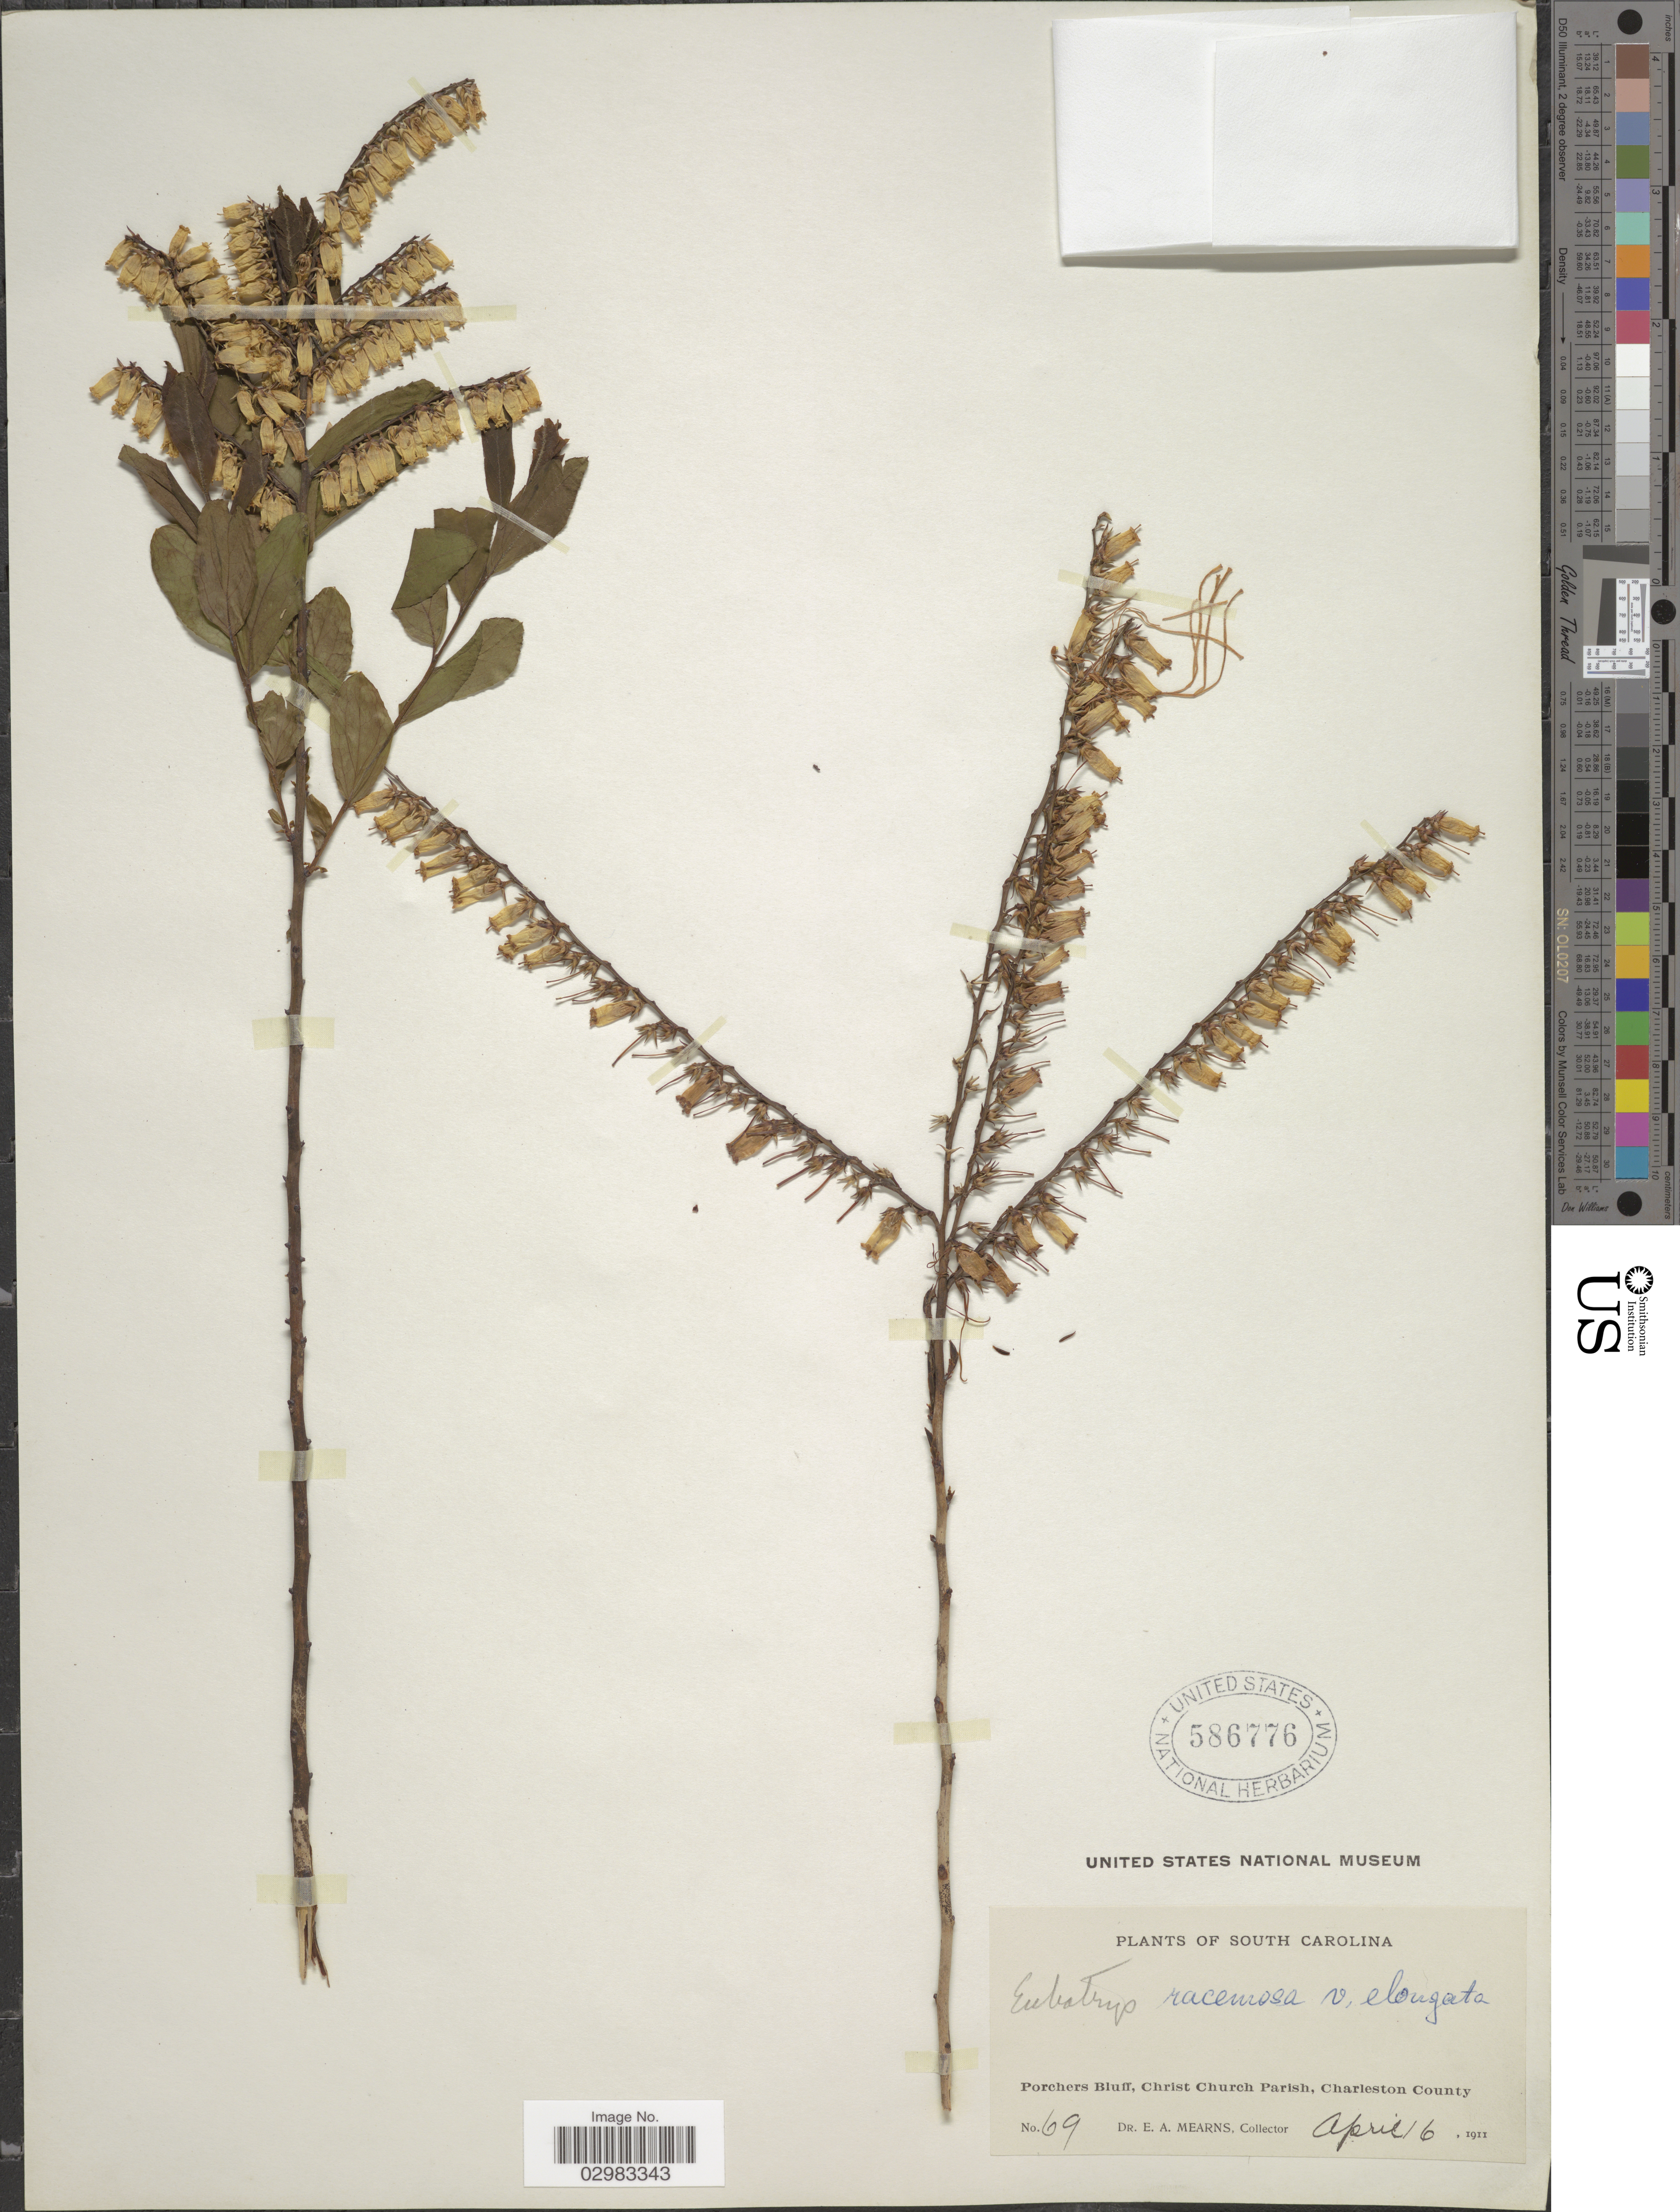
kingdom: Plantae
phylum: Tracheophyta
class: Magnoliopsida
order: Ericales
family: Ericaceae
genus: Leucothoe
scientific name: Leucothoë racemosa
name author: (L.) A. Gray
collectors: E. A. Mearns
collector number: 69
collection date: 1911-04-16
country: United States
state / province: South Carolina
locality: Porchers Bluff, Christ Church Parish, Charleston County.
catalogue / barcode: US 586776